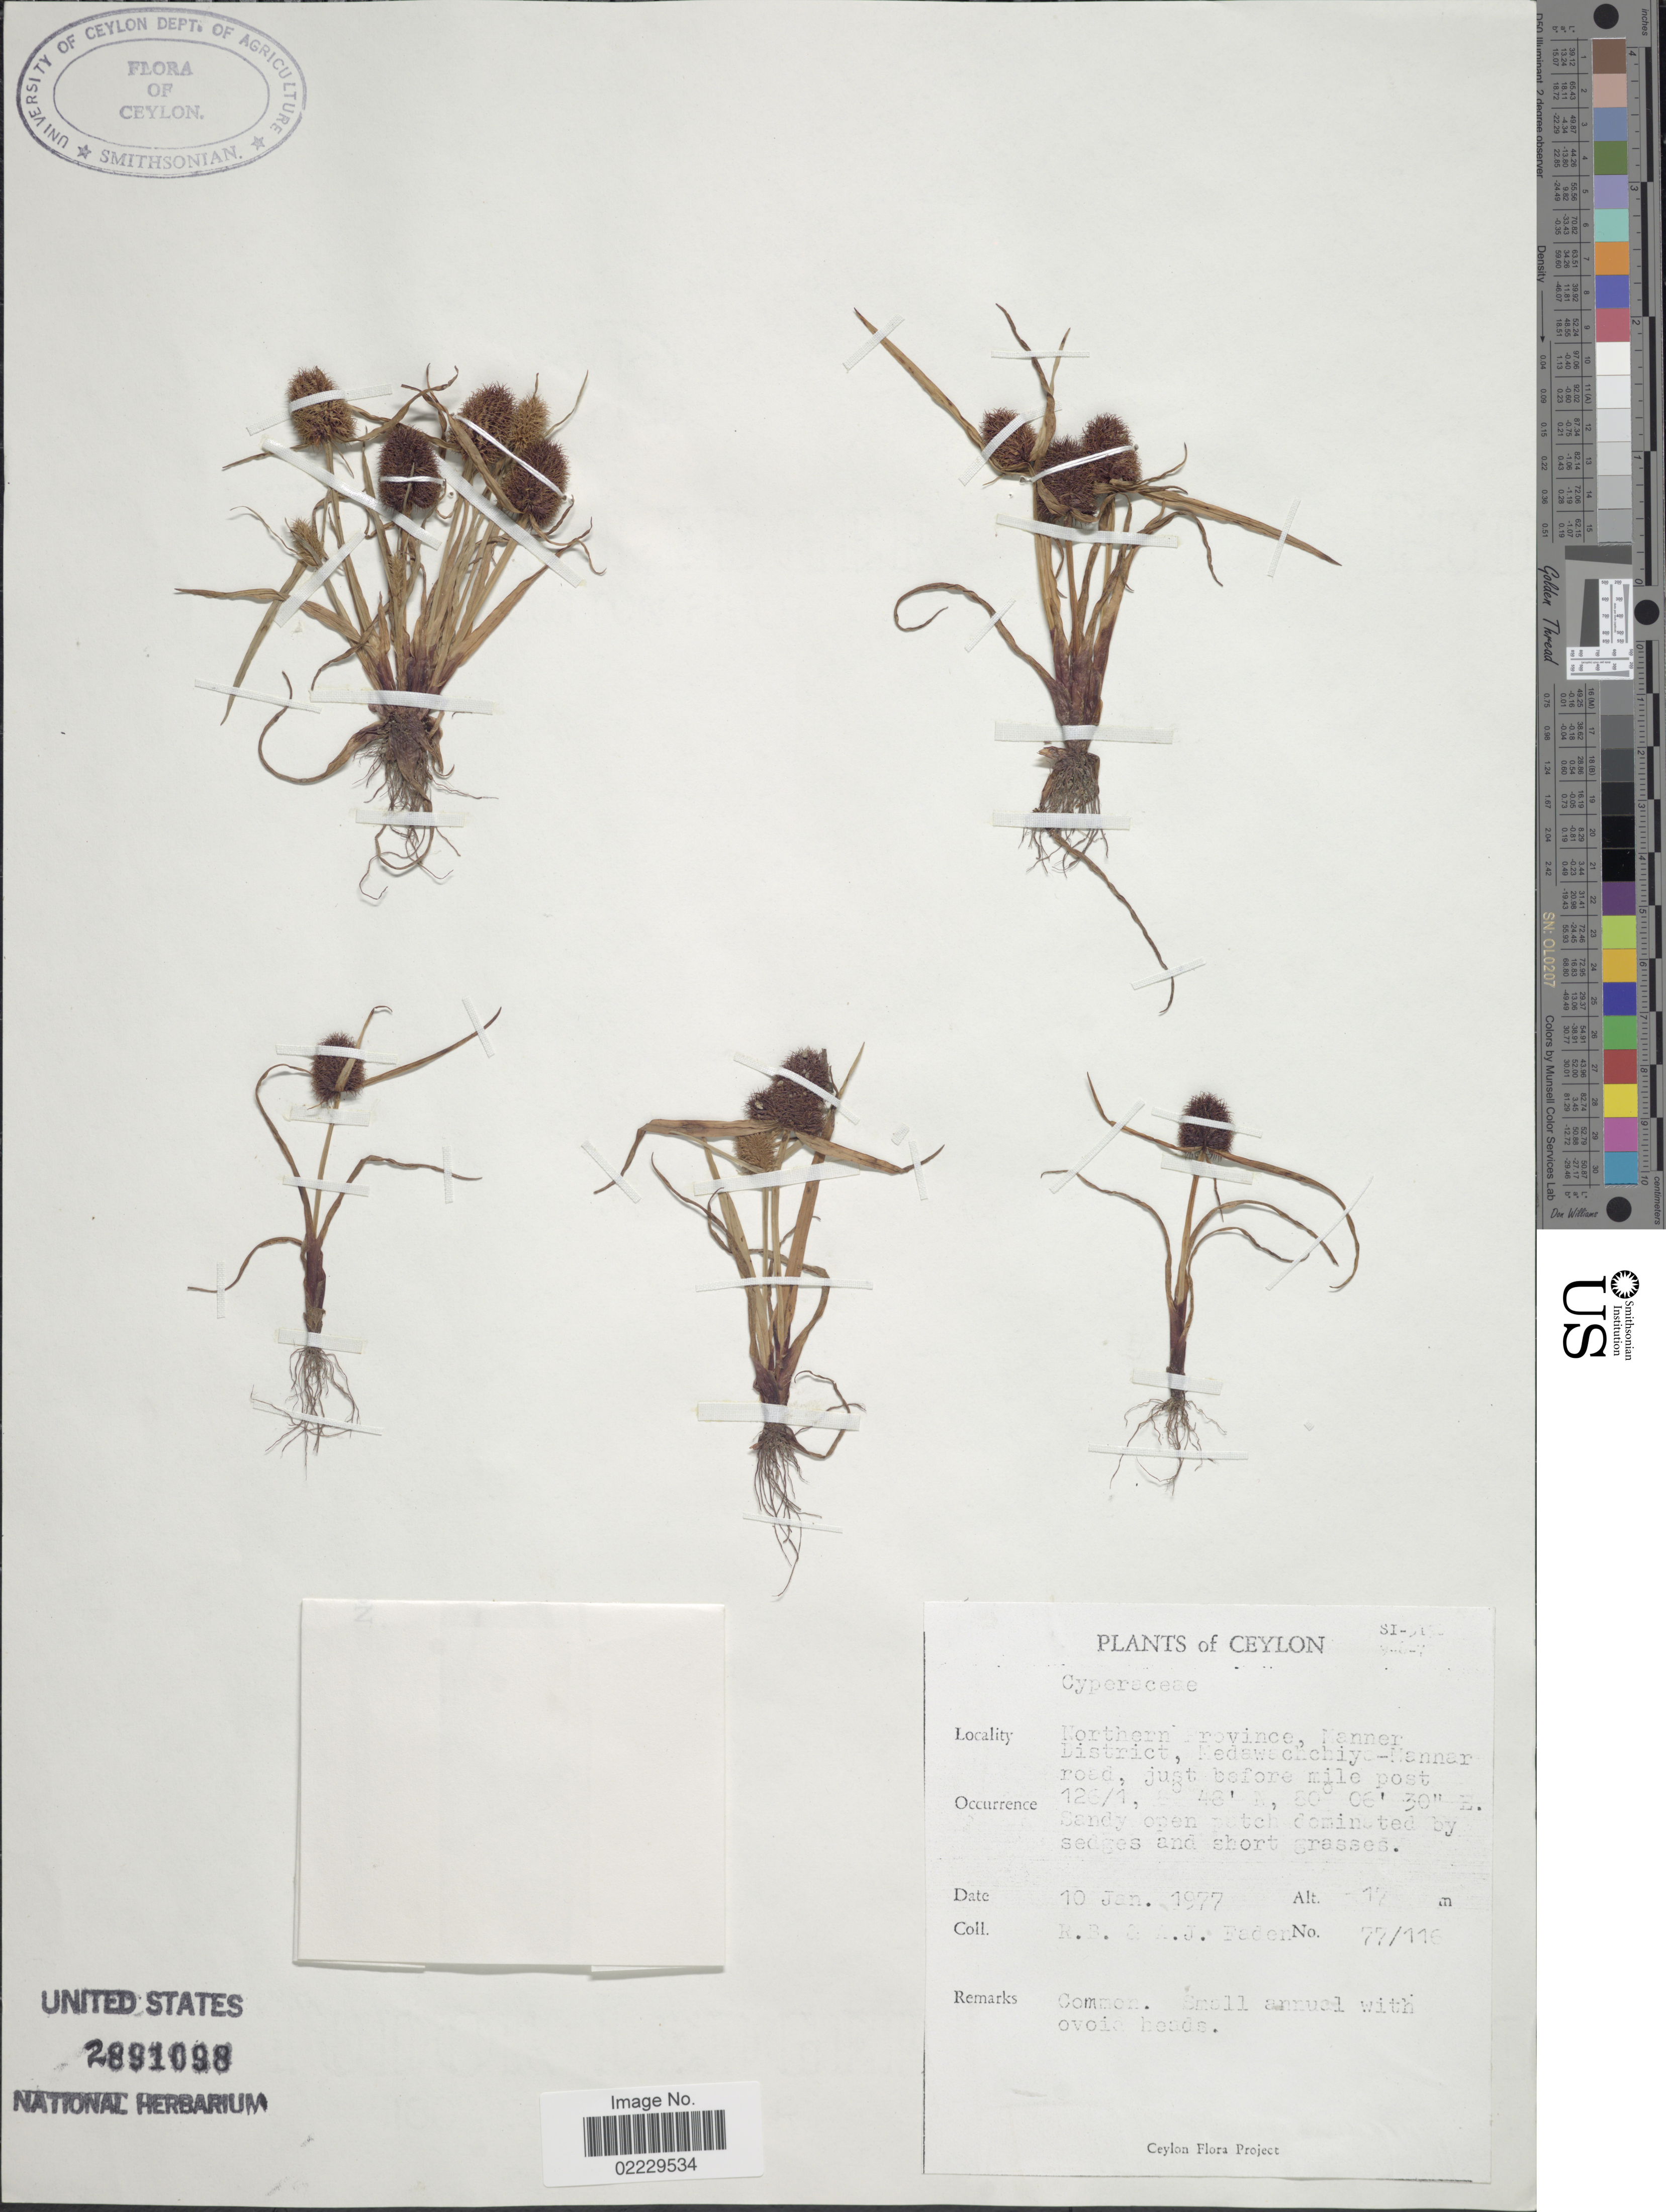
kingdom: Plantae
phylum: Tracheophyta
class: Liliopsida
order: Poales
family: Cyperaceae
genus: Cyperus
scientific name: Cyperus squarrosus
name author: L.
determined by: Strong, Mark T., (BOT), Smithsonian Institution - National Museum of Natural History (UNITED STATES)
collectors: R. B. Faden & A. J. Faden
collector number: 77/116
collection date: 1977-01-10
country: Sri Lanka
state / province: Northern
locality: Ceylon, Manner District, Medawachohiya-Mannar road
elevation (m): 175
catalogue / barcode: US 2891098